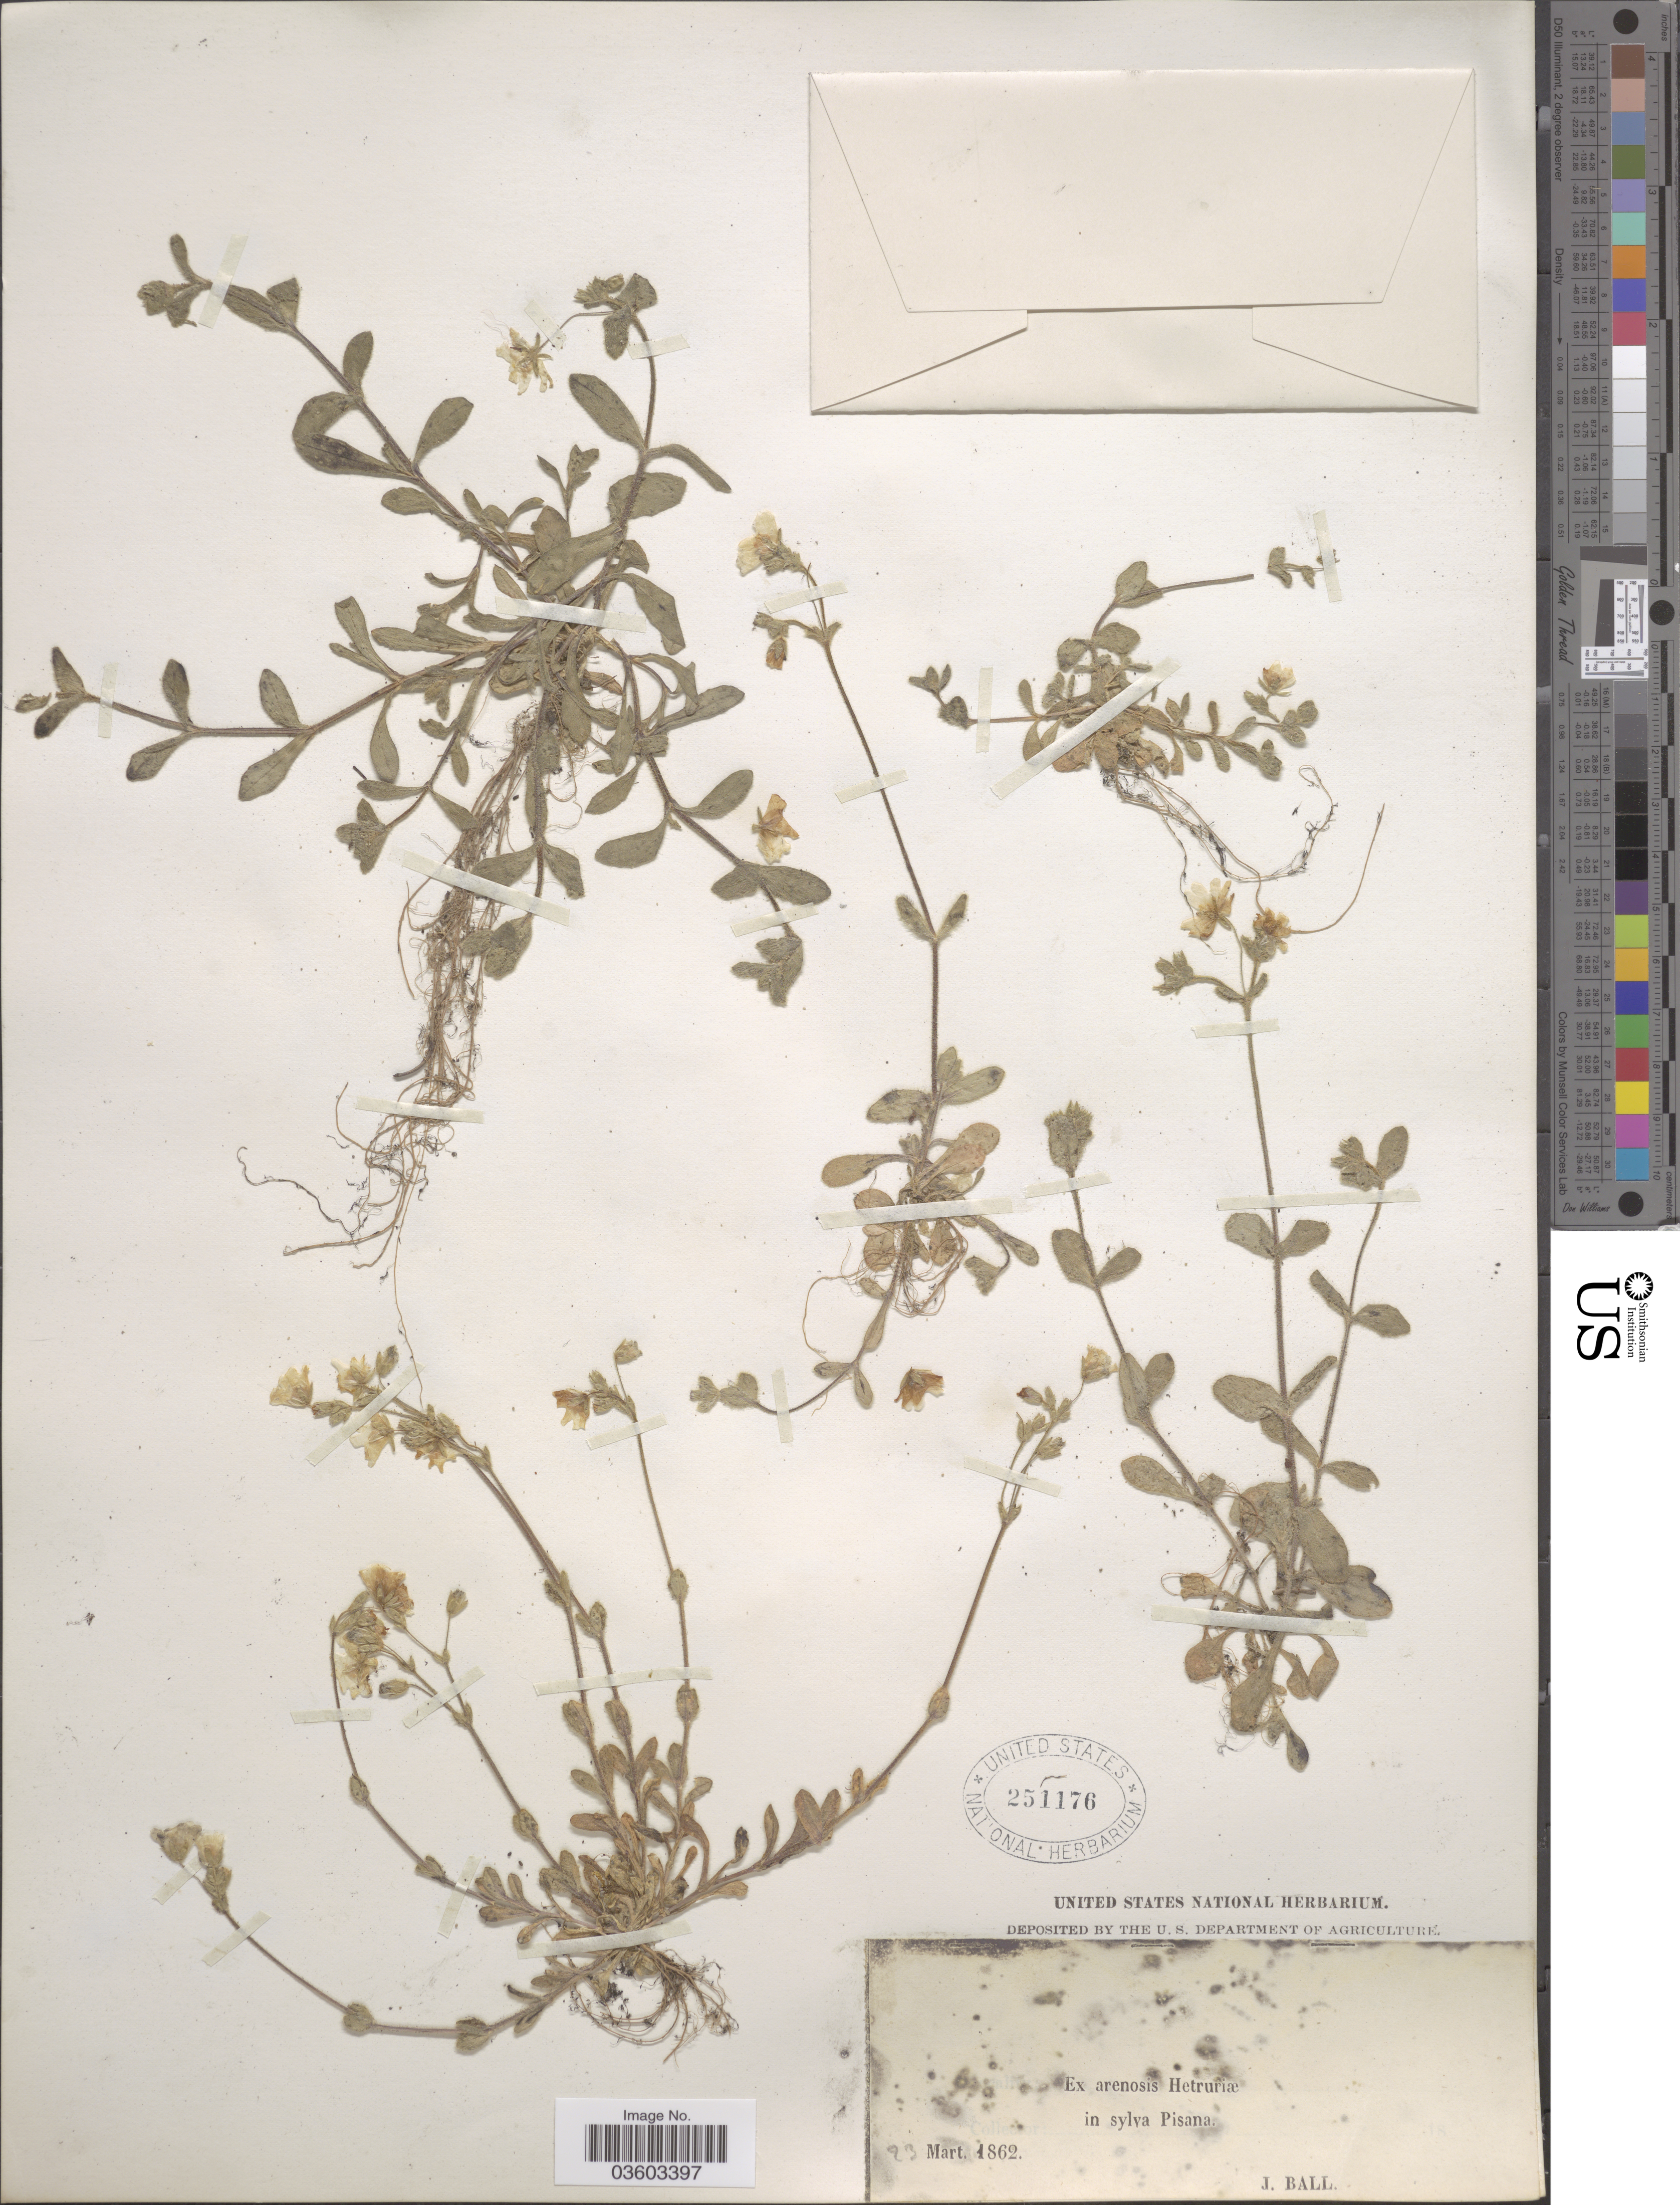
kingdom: Plantae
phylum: Tracheophyta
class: Magnoliopsida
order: Caryophyllales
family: Caryophyllaceae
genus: Cerastium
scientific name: Cerastium sp.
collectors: J. Ball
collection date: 1862-03-23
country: Italy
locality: Ex arenosis Hetruriæ in sylva Pisana.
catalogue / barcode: US 251176